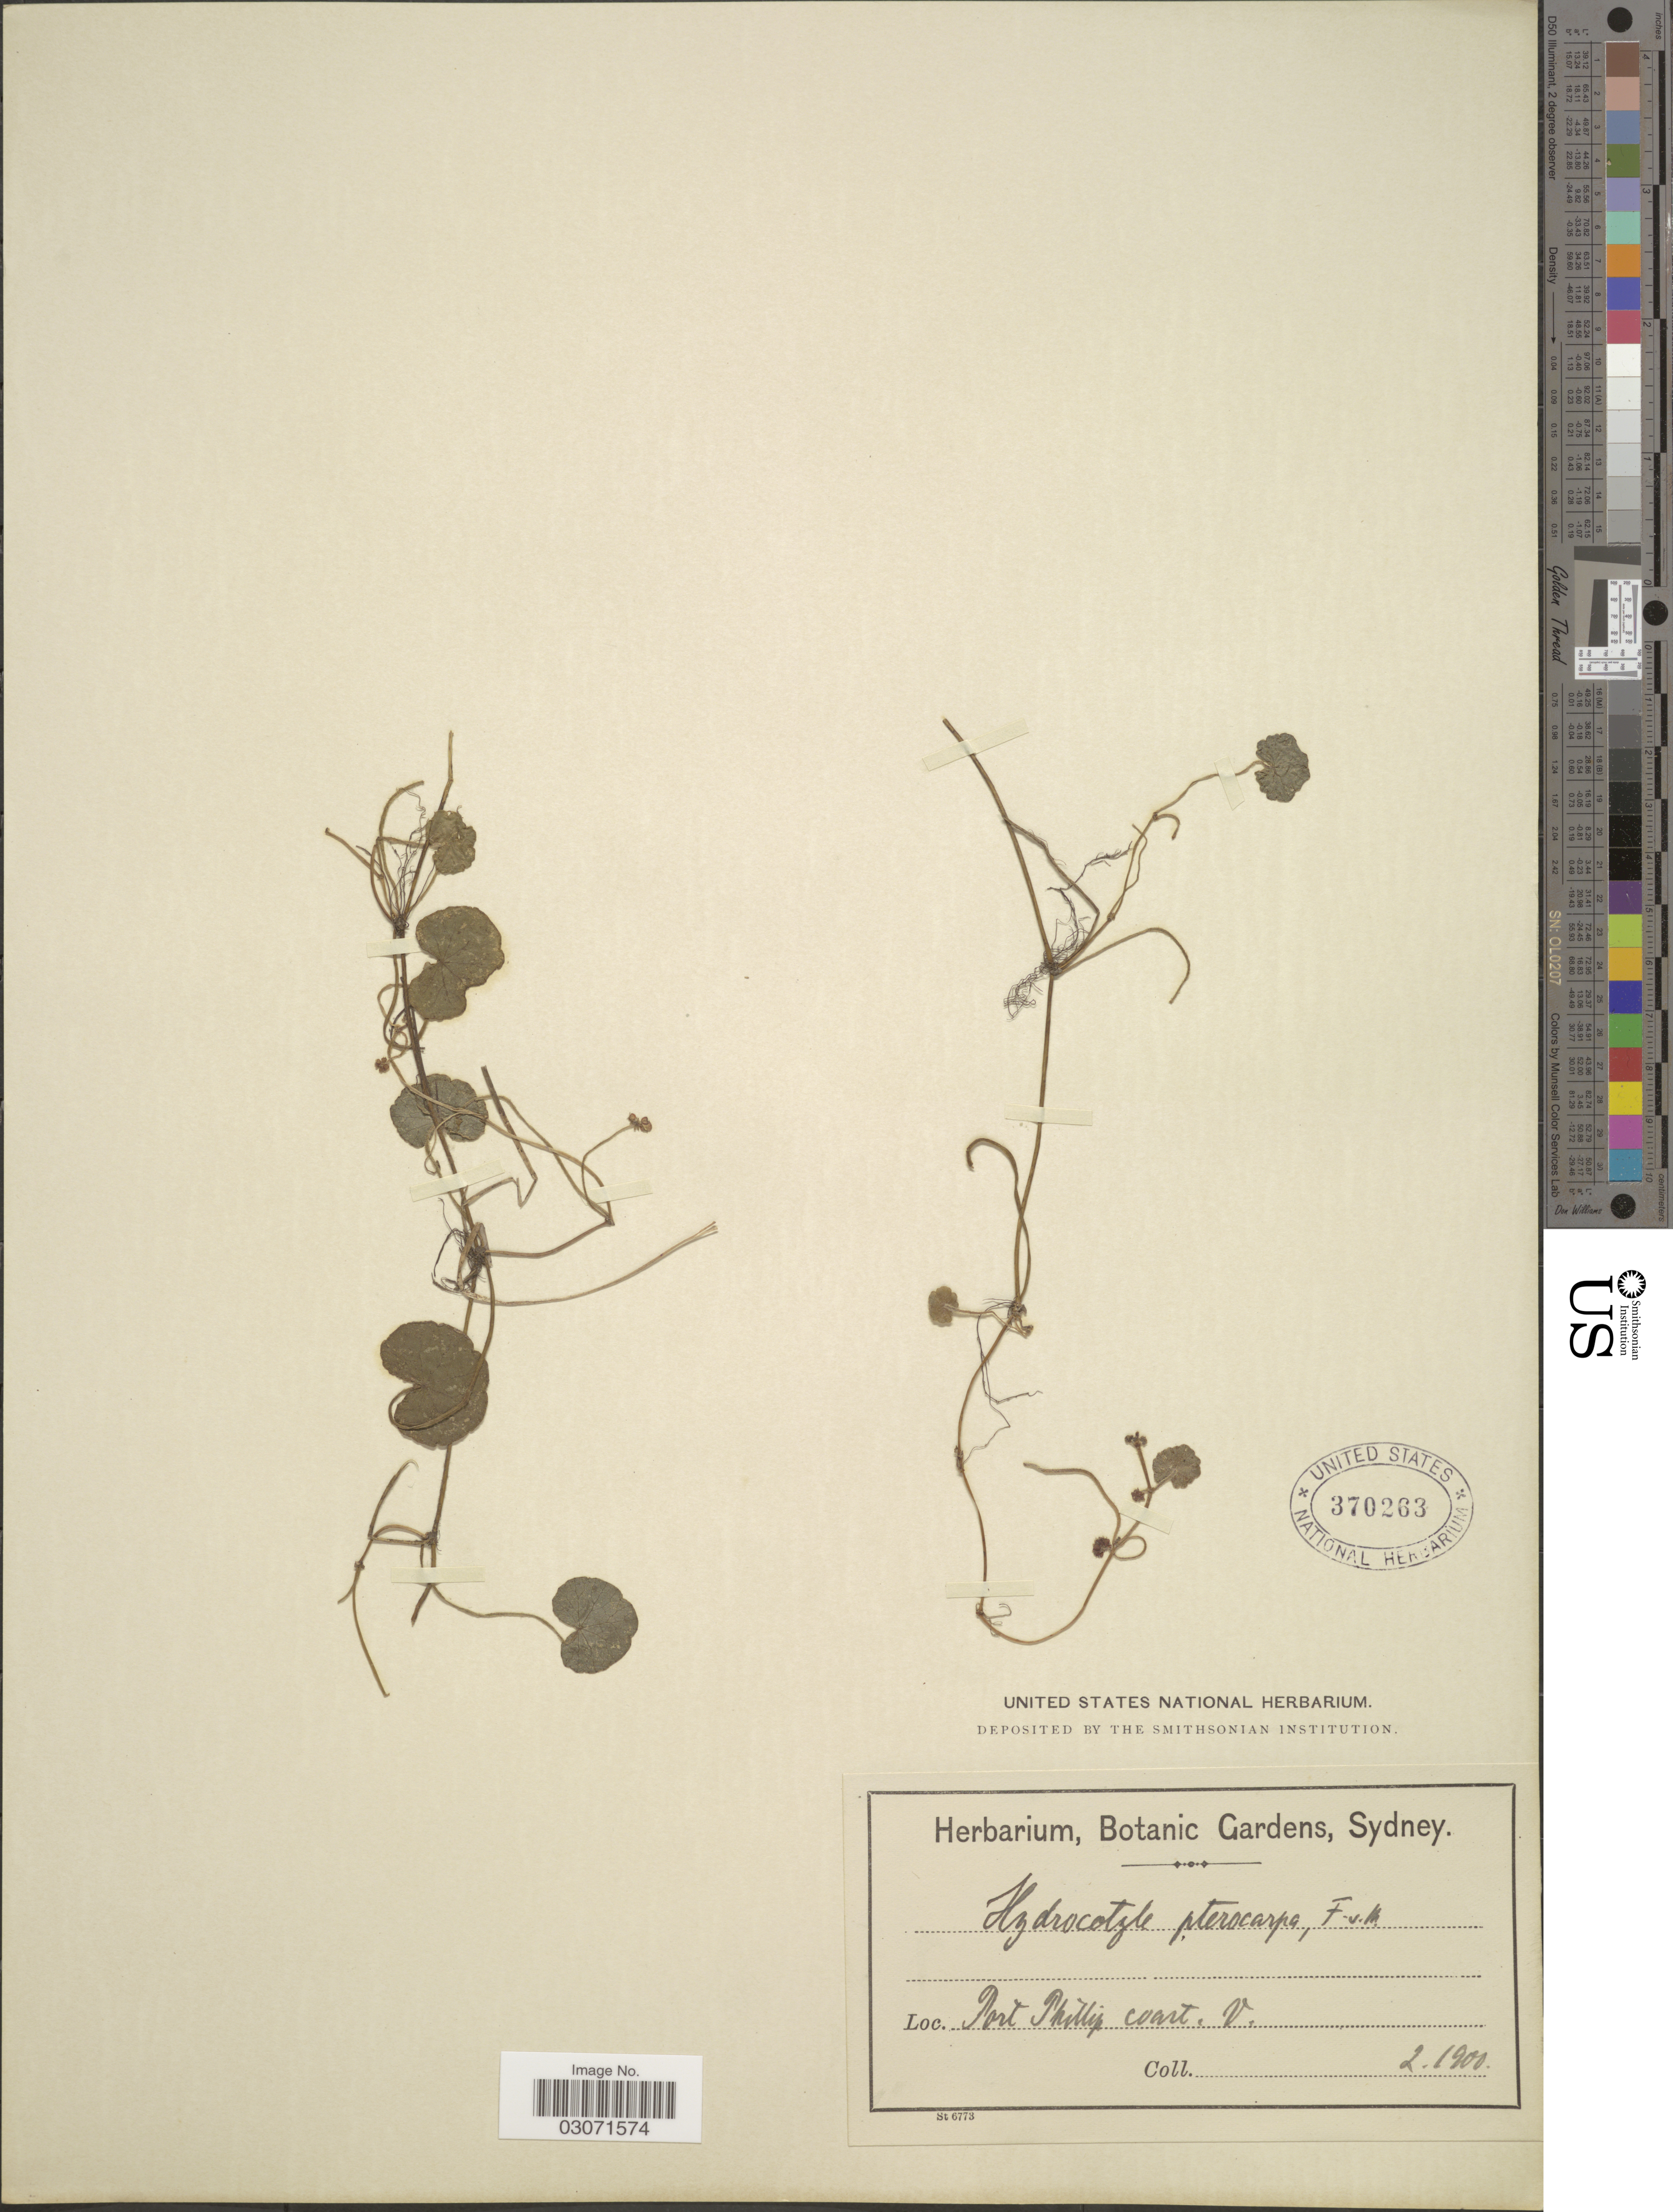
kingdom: Plantae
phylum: Tracheophyta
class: Magnoliopsida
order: Apiales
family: Araliaceae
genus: Hydrocotyle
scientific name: Hydrocotyle pterocarpa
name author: F. Muell.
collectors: Herbarium, Botanic Gardens, Sydney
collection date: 1900-02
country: Australia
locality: Port Phillip coast. V.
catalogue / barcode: US 370263